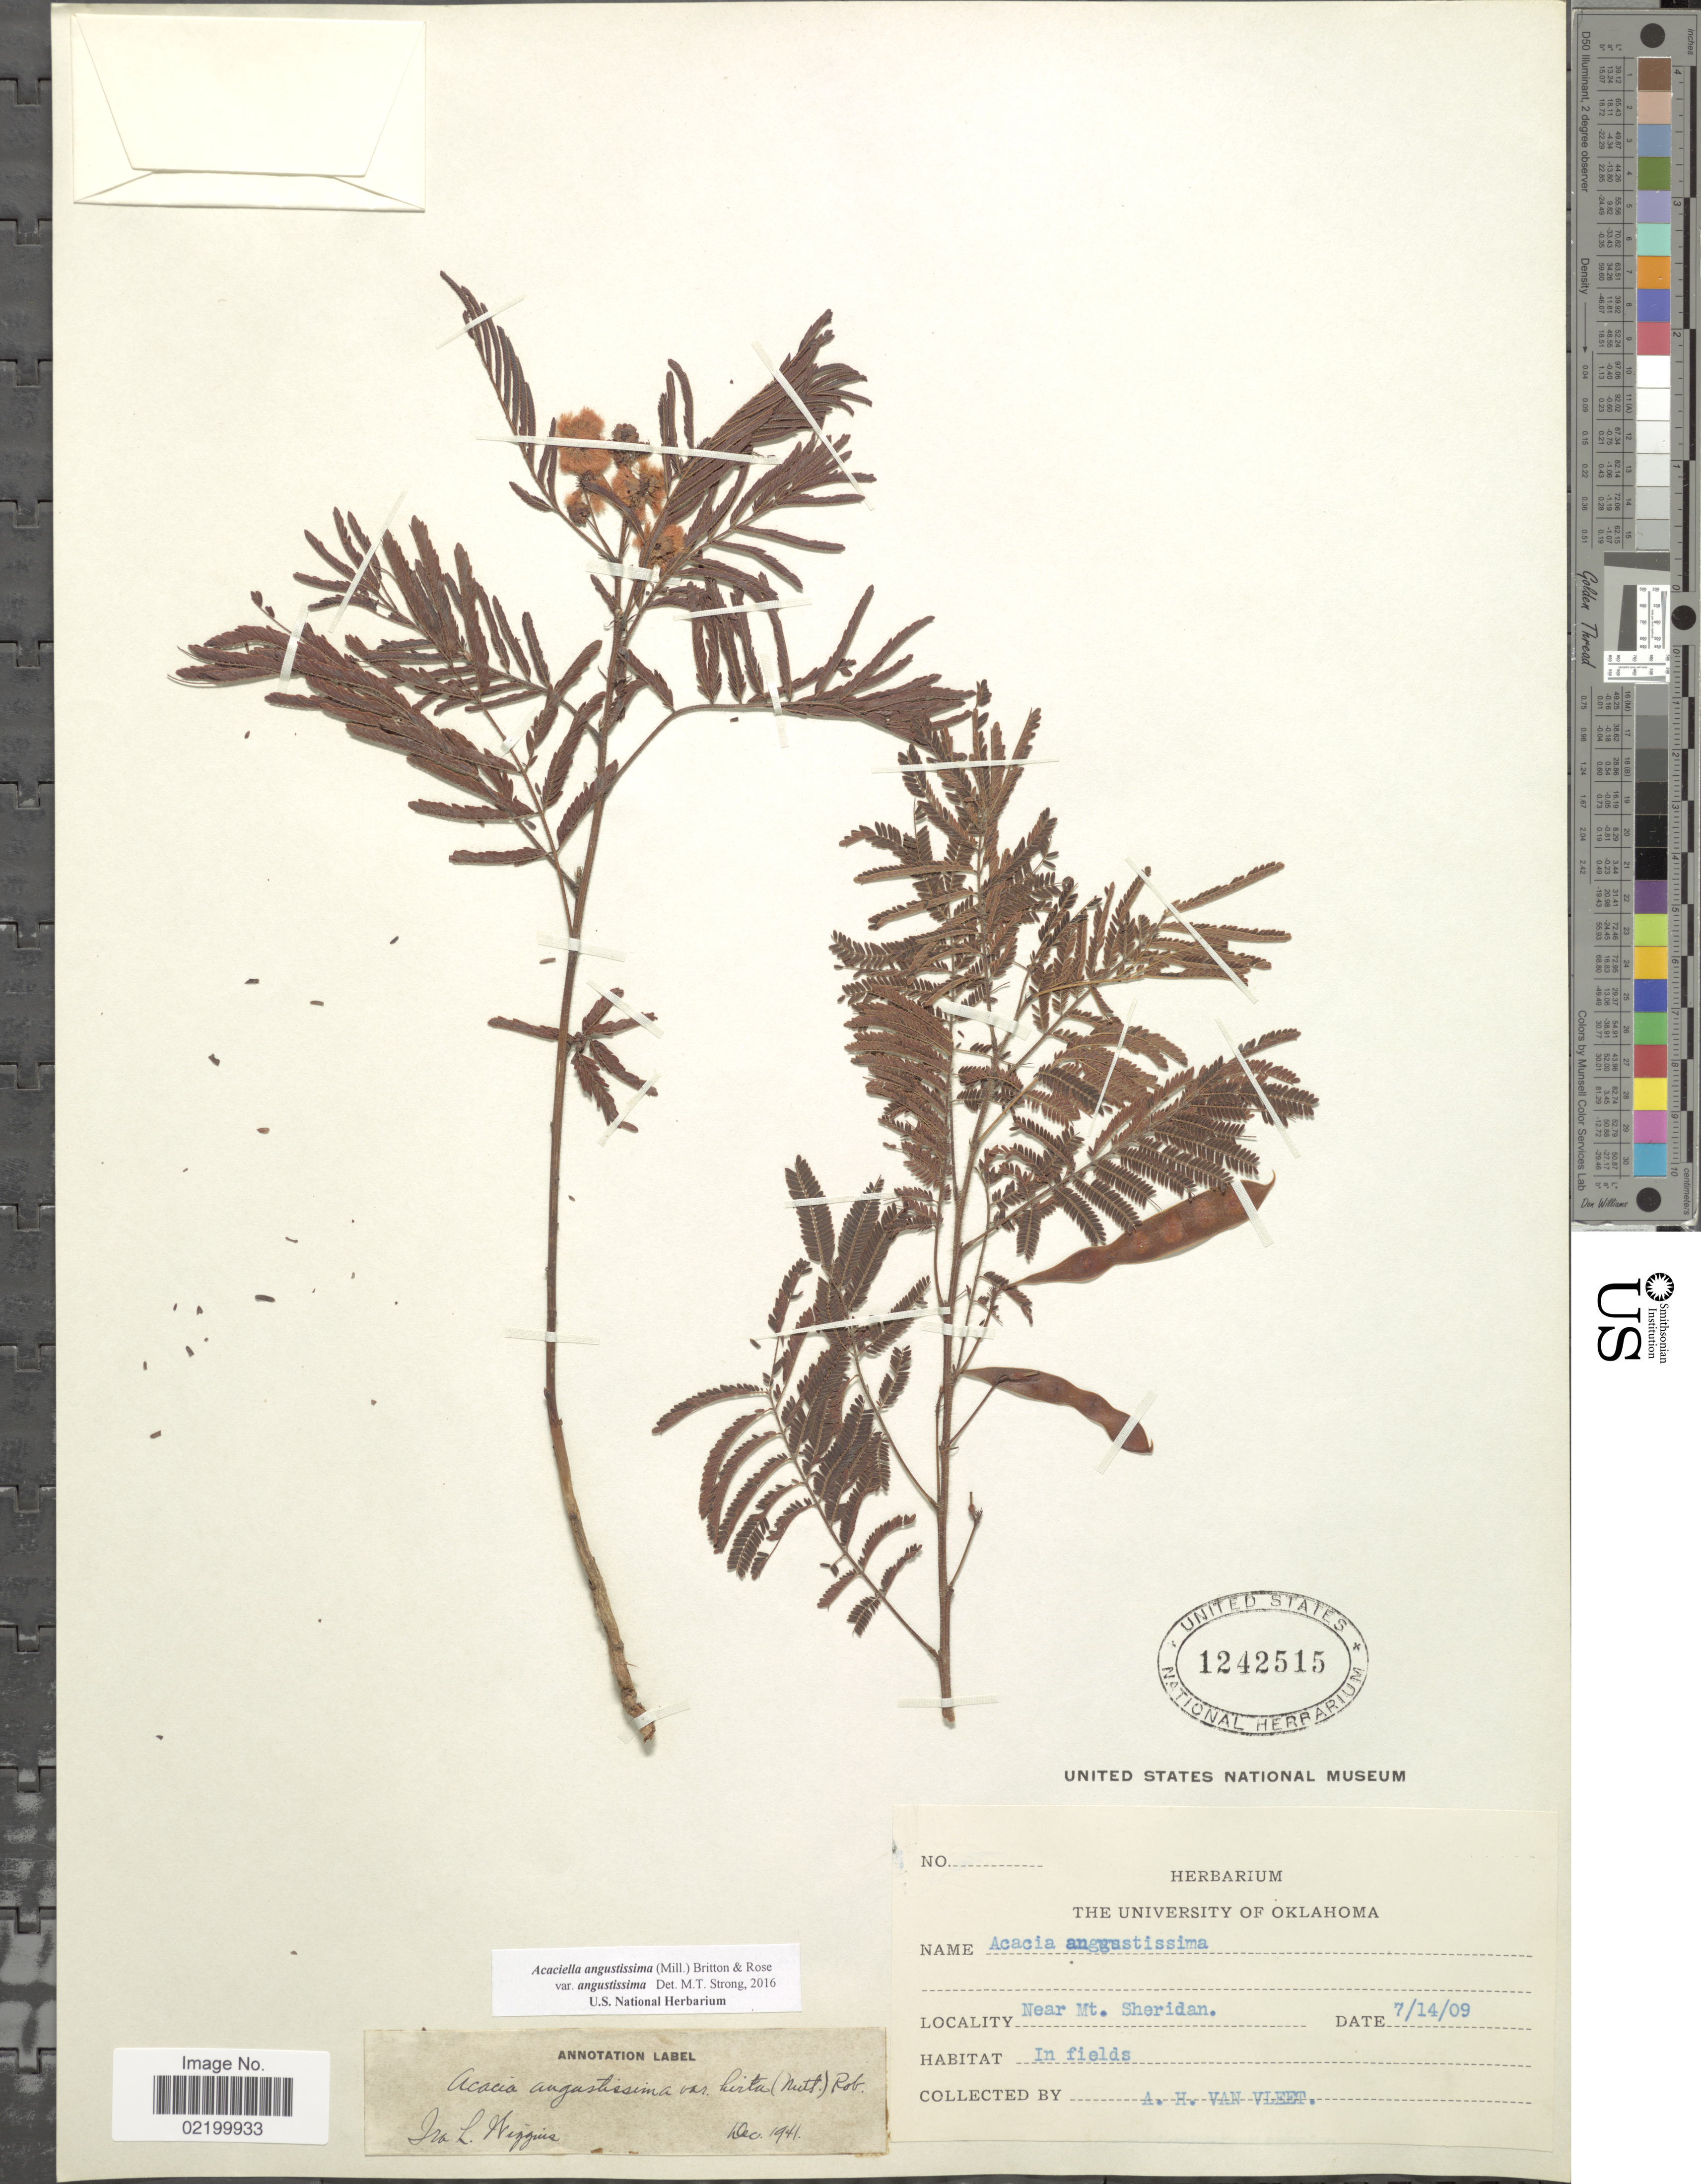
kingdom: Plantae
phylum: Tracheophyta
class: Magnoliopsida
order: Fabales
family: Fabaceae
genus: Acaciella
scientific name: Acaciella angustissima var. angustissima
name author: (Mill.) Britton & Rose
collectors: A. H. Van Vleet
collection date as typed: Transcribed d/m/y: 14/7/09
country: United States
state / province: Wyoming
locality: Near Mt. Sheridan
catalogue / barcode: US 1242515